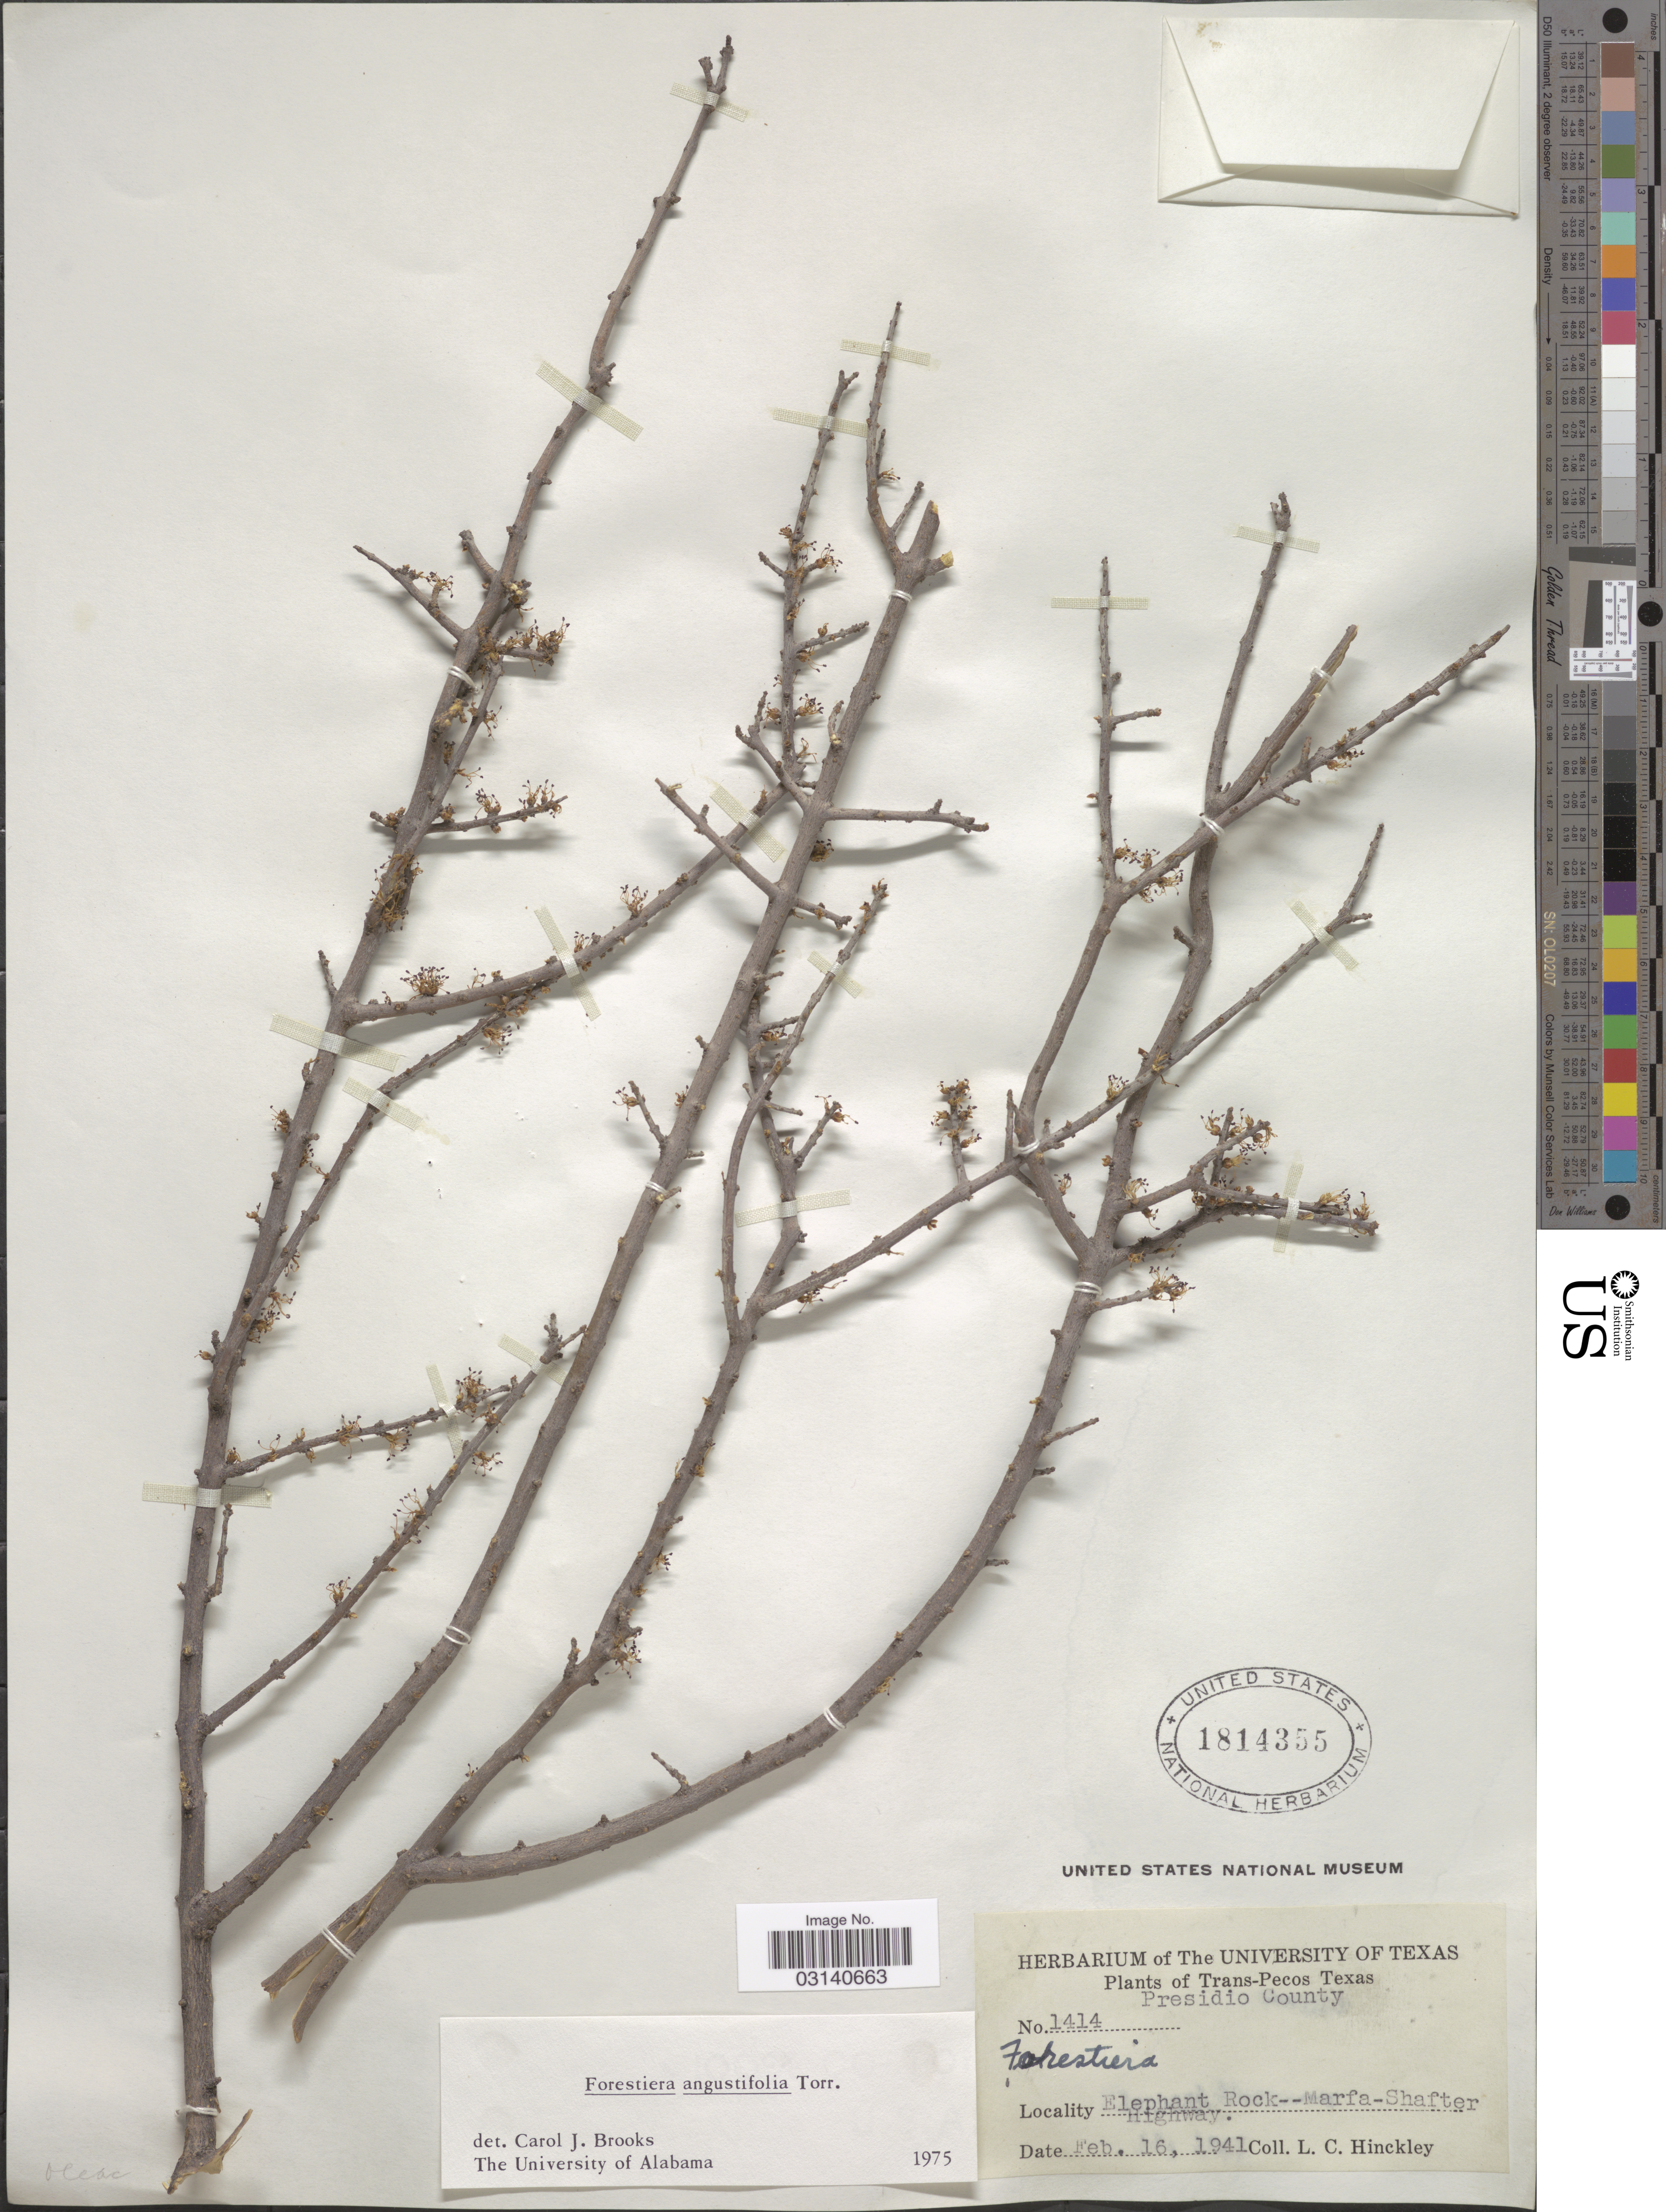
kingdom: Plantae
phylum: Tracheophyta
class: Magnoliopsida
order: Lamiales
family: Oleaceae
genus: Forestiera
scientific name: Forestiera angustifolia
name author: Torr.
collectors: L. Hinckley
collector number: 1414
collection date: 1941-02-16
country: United States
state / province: Texas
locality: Trans-Pecos Texas, Presidio County, Elephant Rock-Marfa-Shafter Highway.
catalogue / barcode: US 1814355